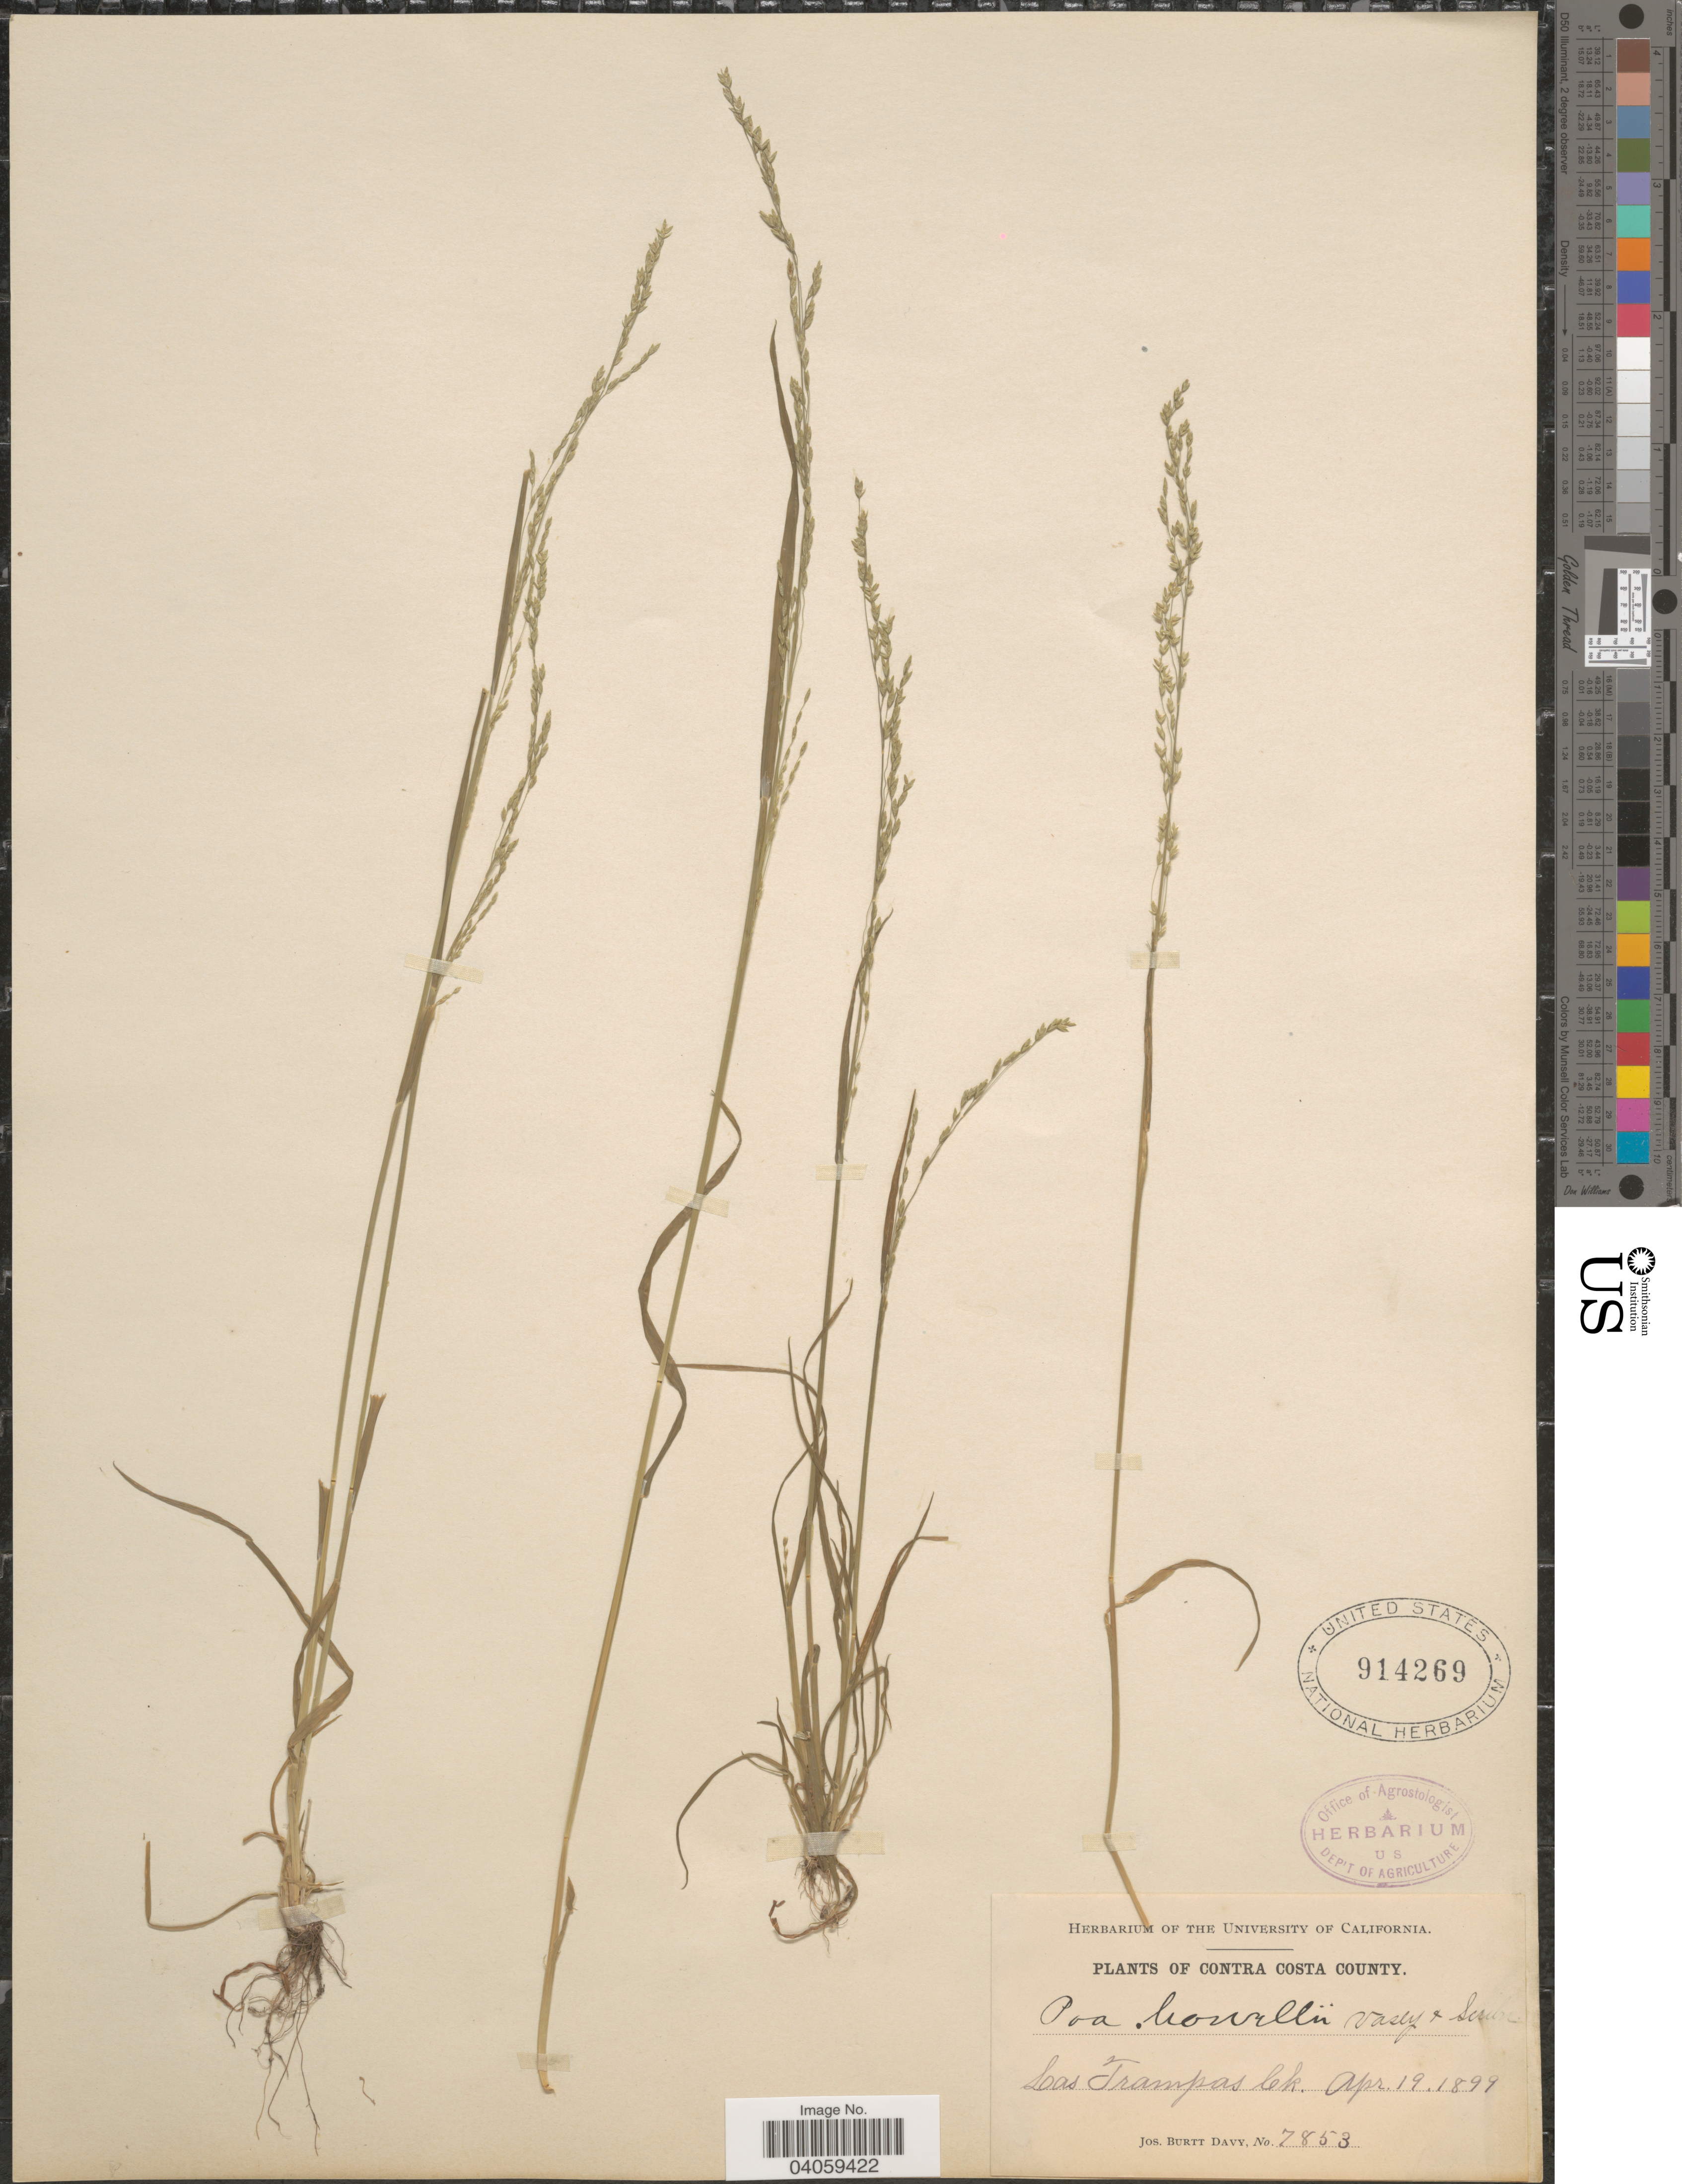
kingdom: Plantae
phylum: Tracheophyta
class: Liliopsida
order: Poales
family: Poaceae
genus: Poa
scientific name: Poa howellii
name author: Vasey & Scribn.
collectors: J. Burtt Davy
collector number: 7853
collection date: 1899-04-19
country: United States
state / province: California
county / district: Contra Costa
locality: Contra Costa County. Las Trampas Ck.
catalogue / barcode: US 914269